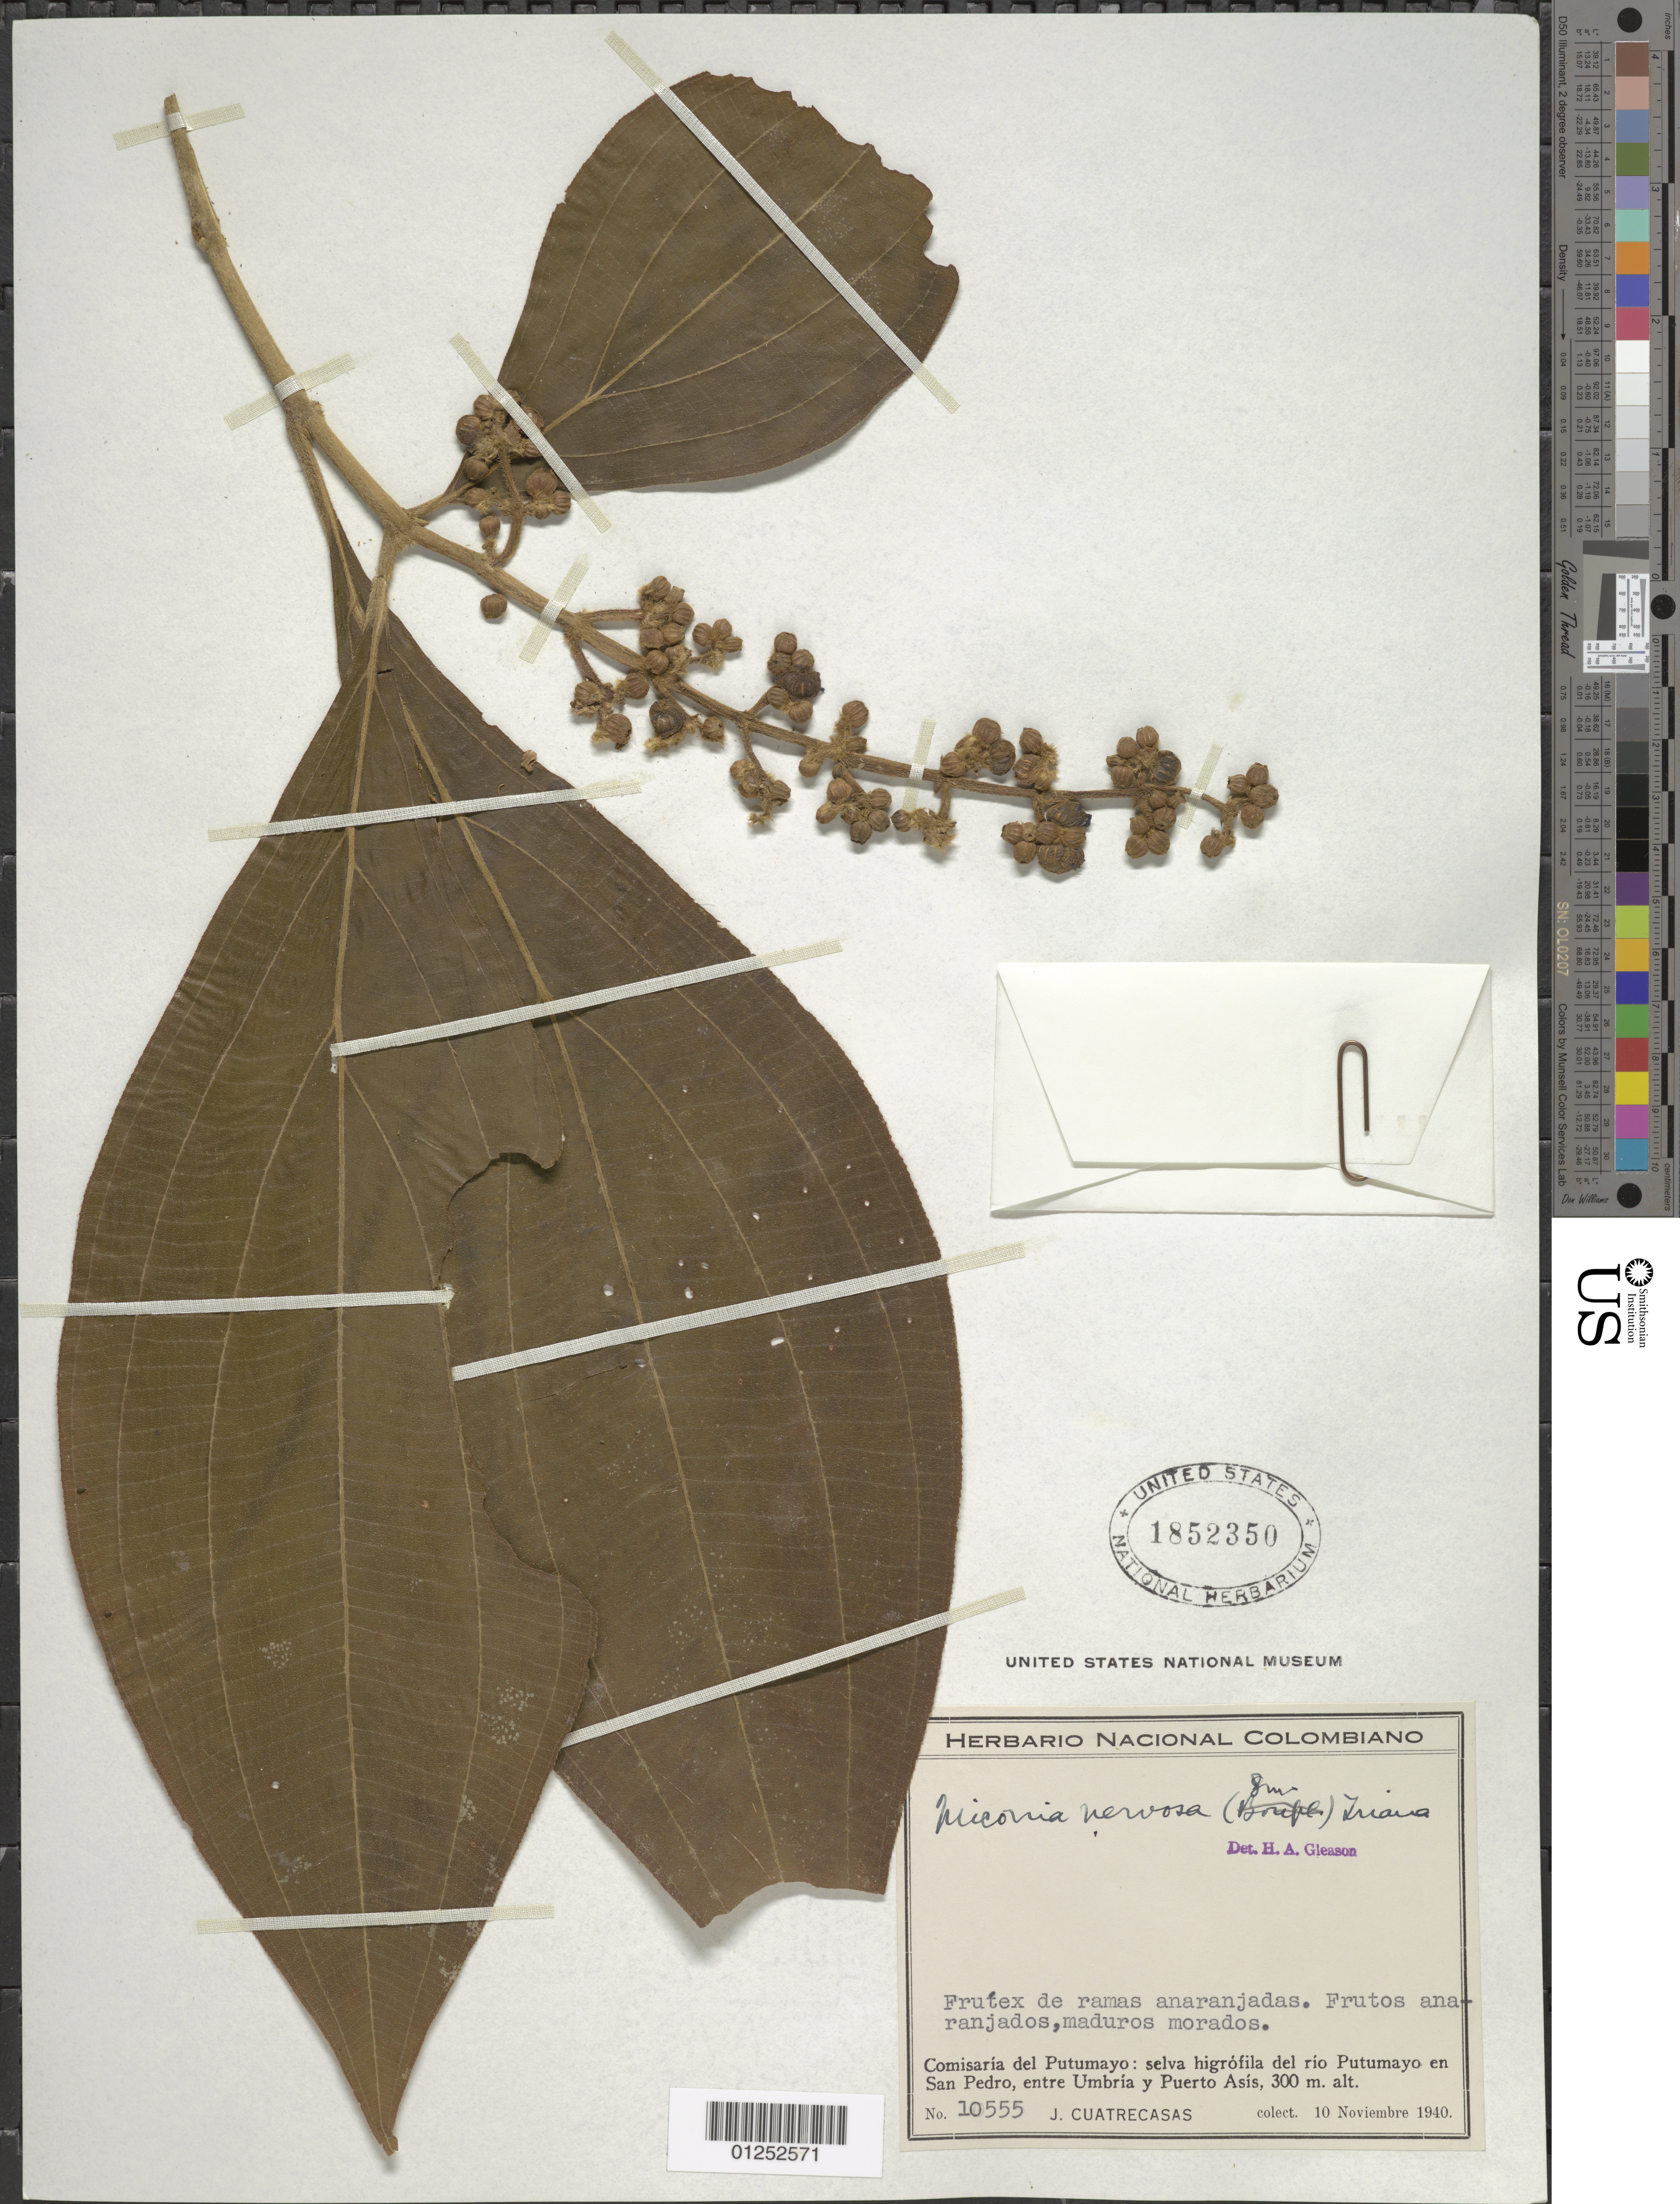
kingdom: Plantae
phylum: Tracheophyta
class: Magnoliopsida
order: Myrtales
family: Melastomataceae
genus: Miconia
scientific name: Miconia nervosa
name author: (Sm.) Triana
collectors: J. Cuatrecasas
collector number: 10555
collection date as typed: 10 Nov 1940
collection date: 1940-11-10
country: Colombia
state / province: Putumayo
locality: Jungle of the River Putumayo in San Pedro between Umbria and Puerto Asis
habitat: selva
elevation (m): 300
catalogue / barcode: US 1852350